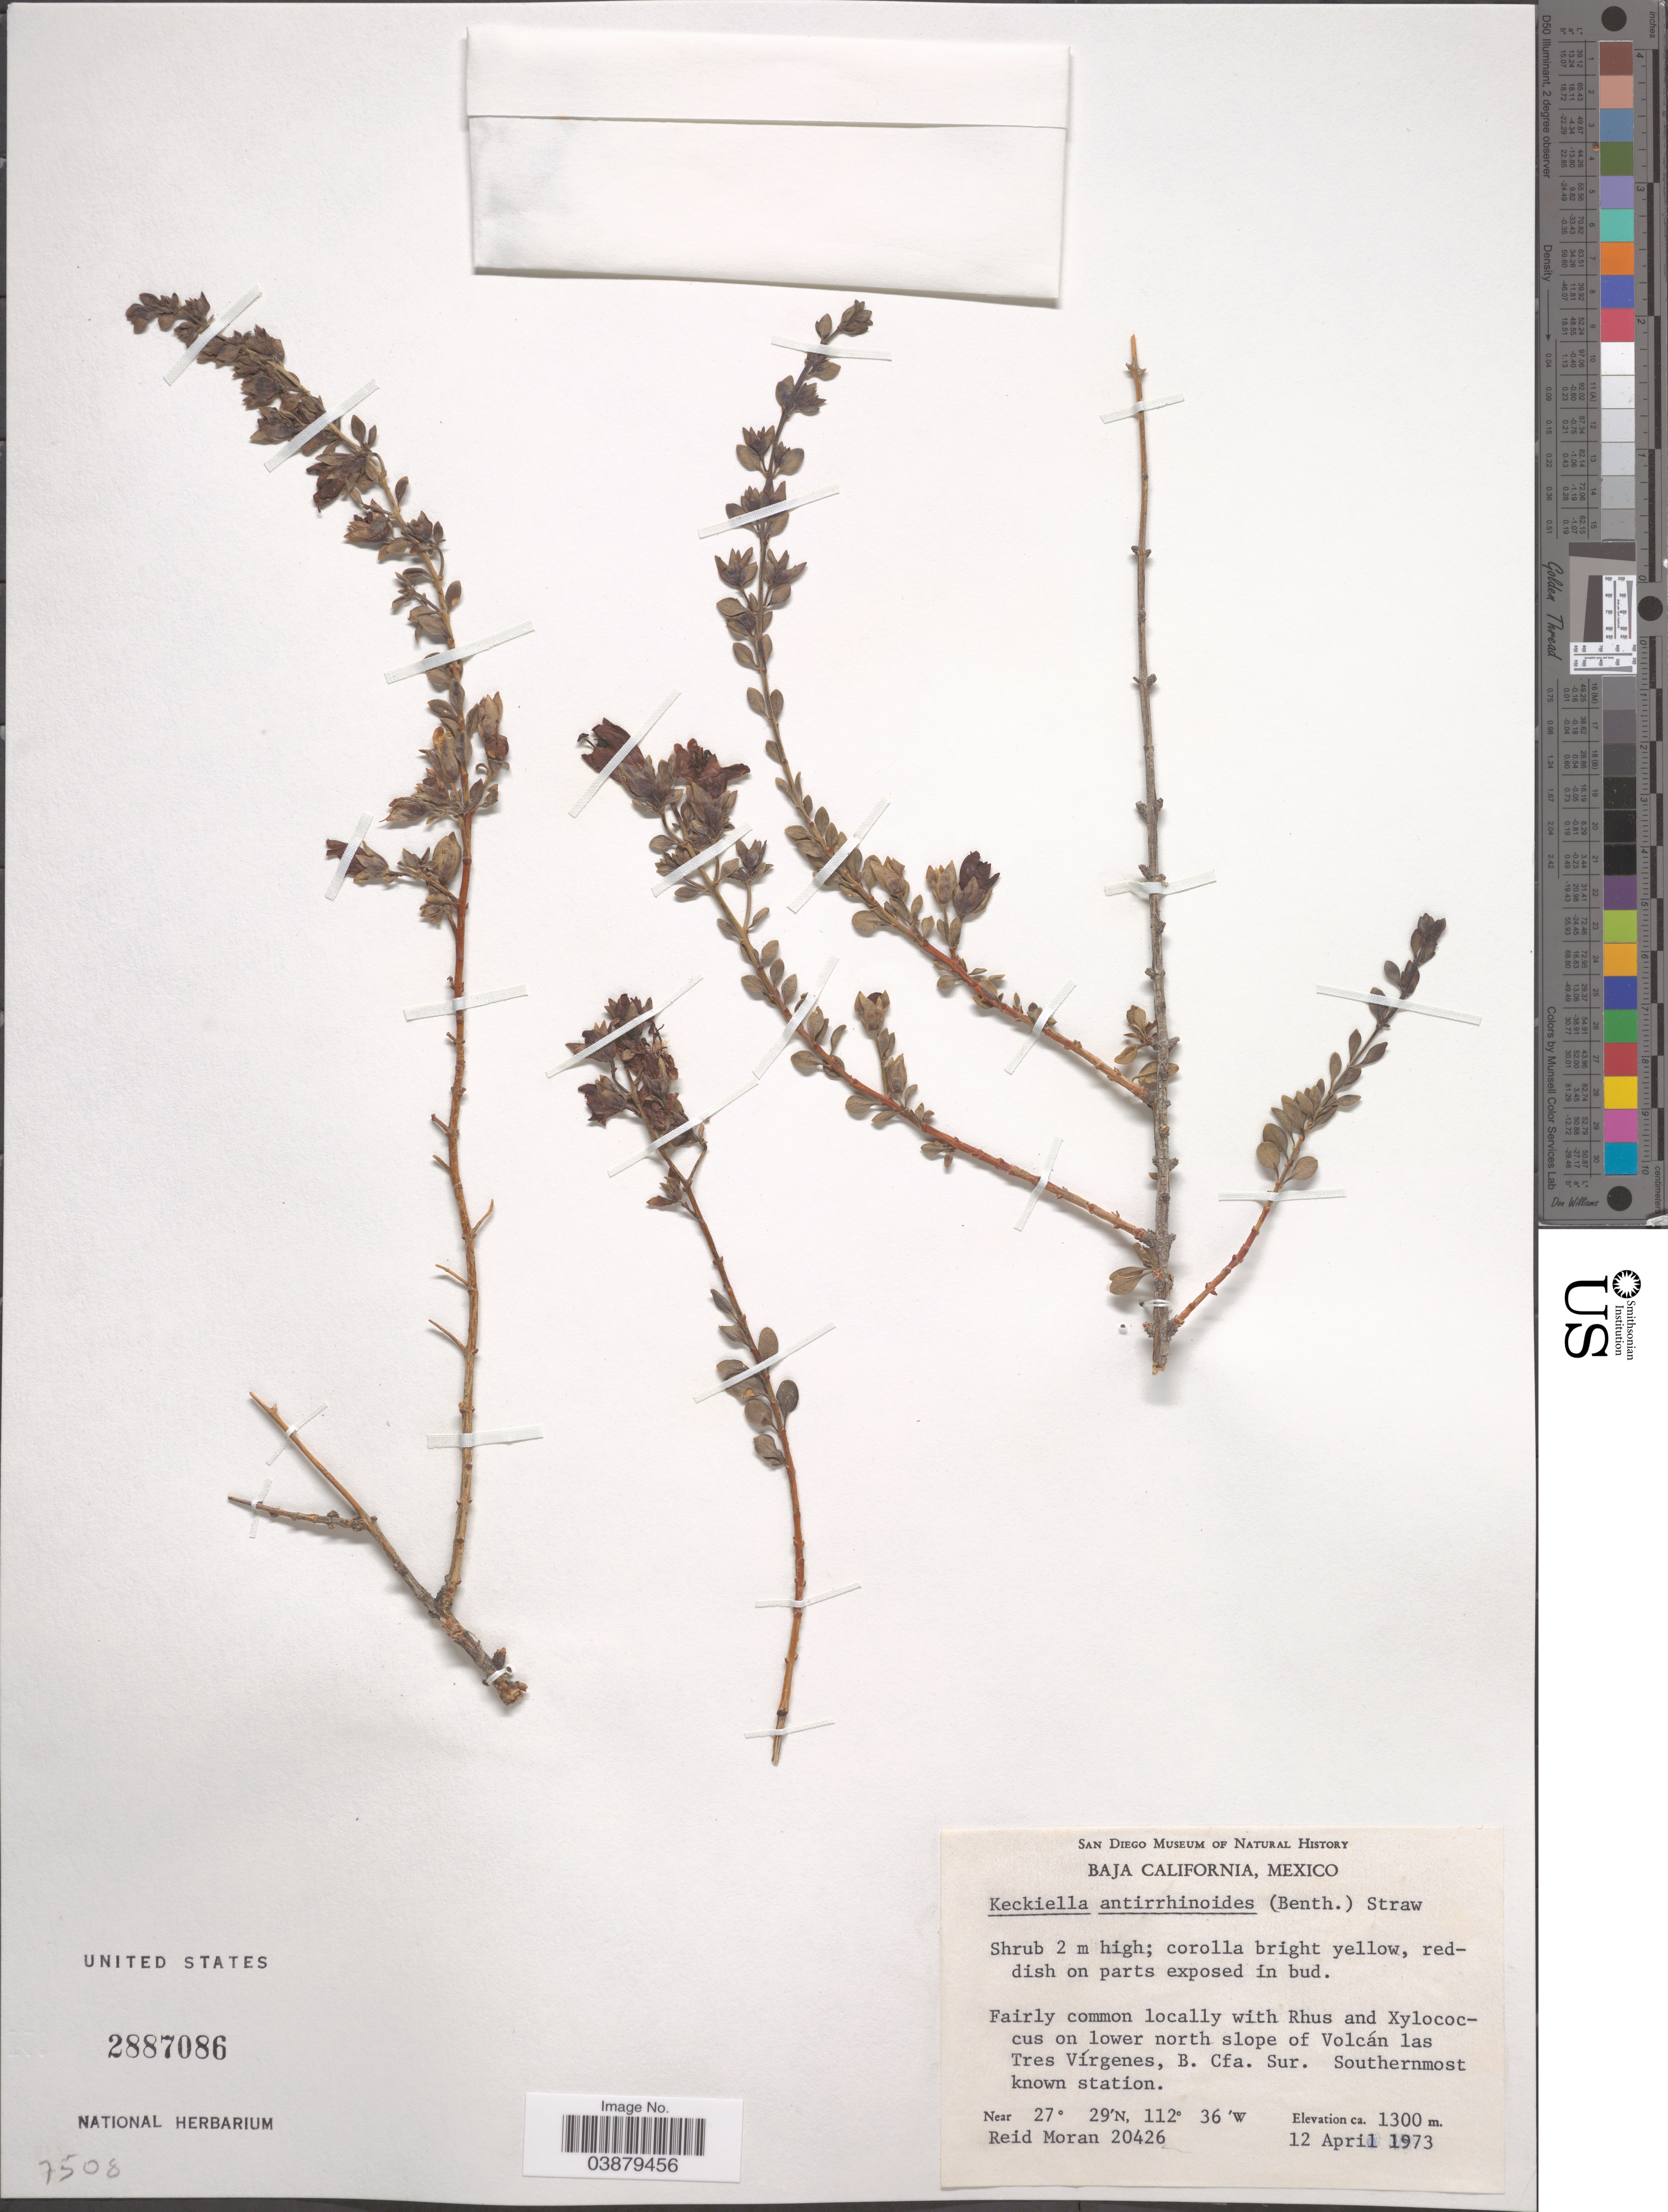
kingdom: Plantae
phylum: Tracheophyta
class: Magnoliopsida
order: Lamiales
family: Plantaginaceae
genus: Penstemon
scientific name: Penstemon antirrhinoides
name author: Benth.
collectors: R. Moran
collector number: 20426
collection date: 1973-04-12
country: Mexico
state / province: Baja California Sur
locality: Baja California. On lower north slope of Volcán las Tres Vírgenes, B. Cfa. Sur. Southernmost known station.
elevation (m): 1300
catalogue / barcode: US 2887086